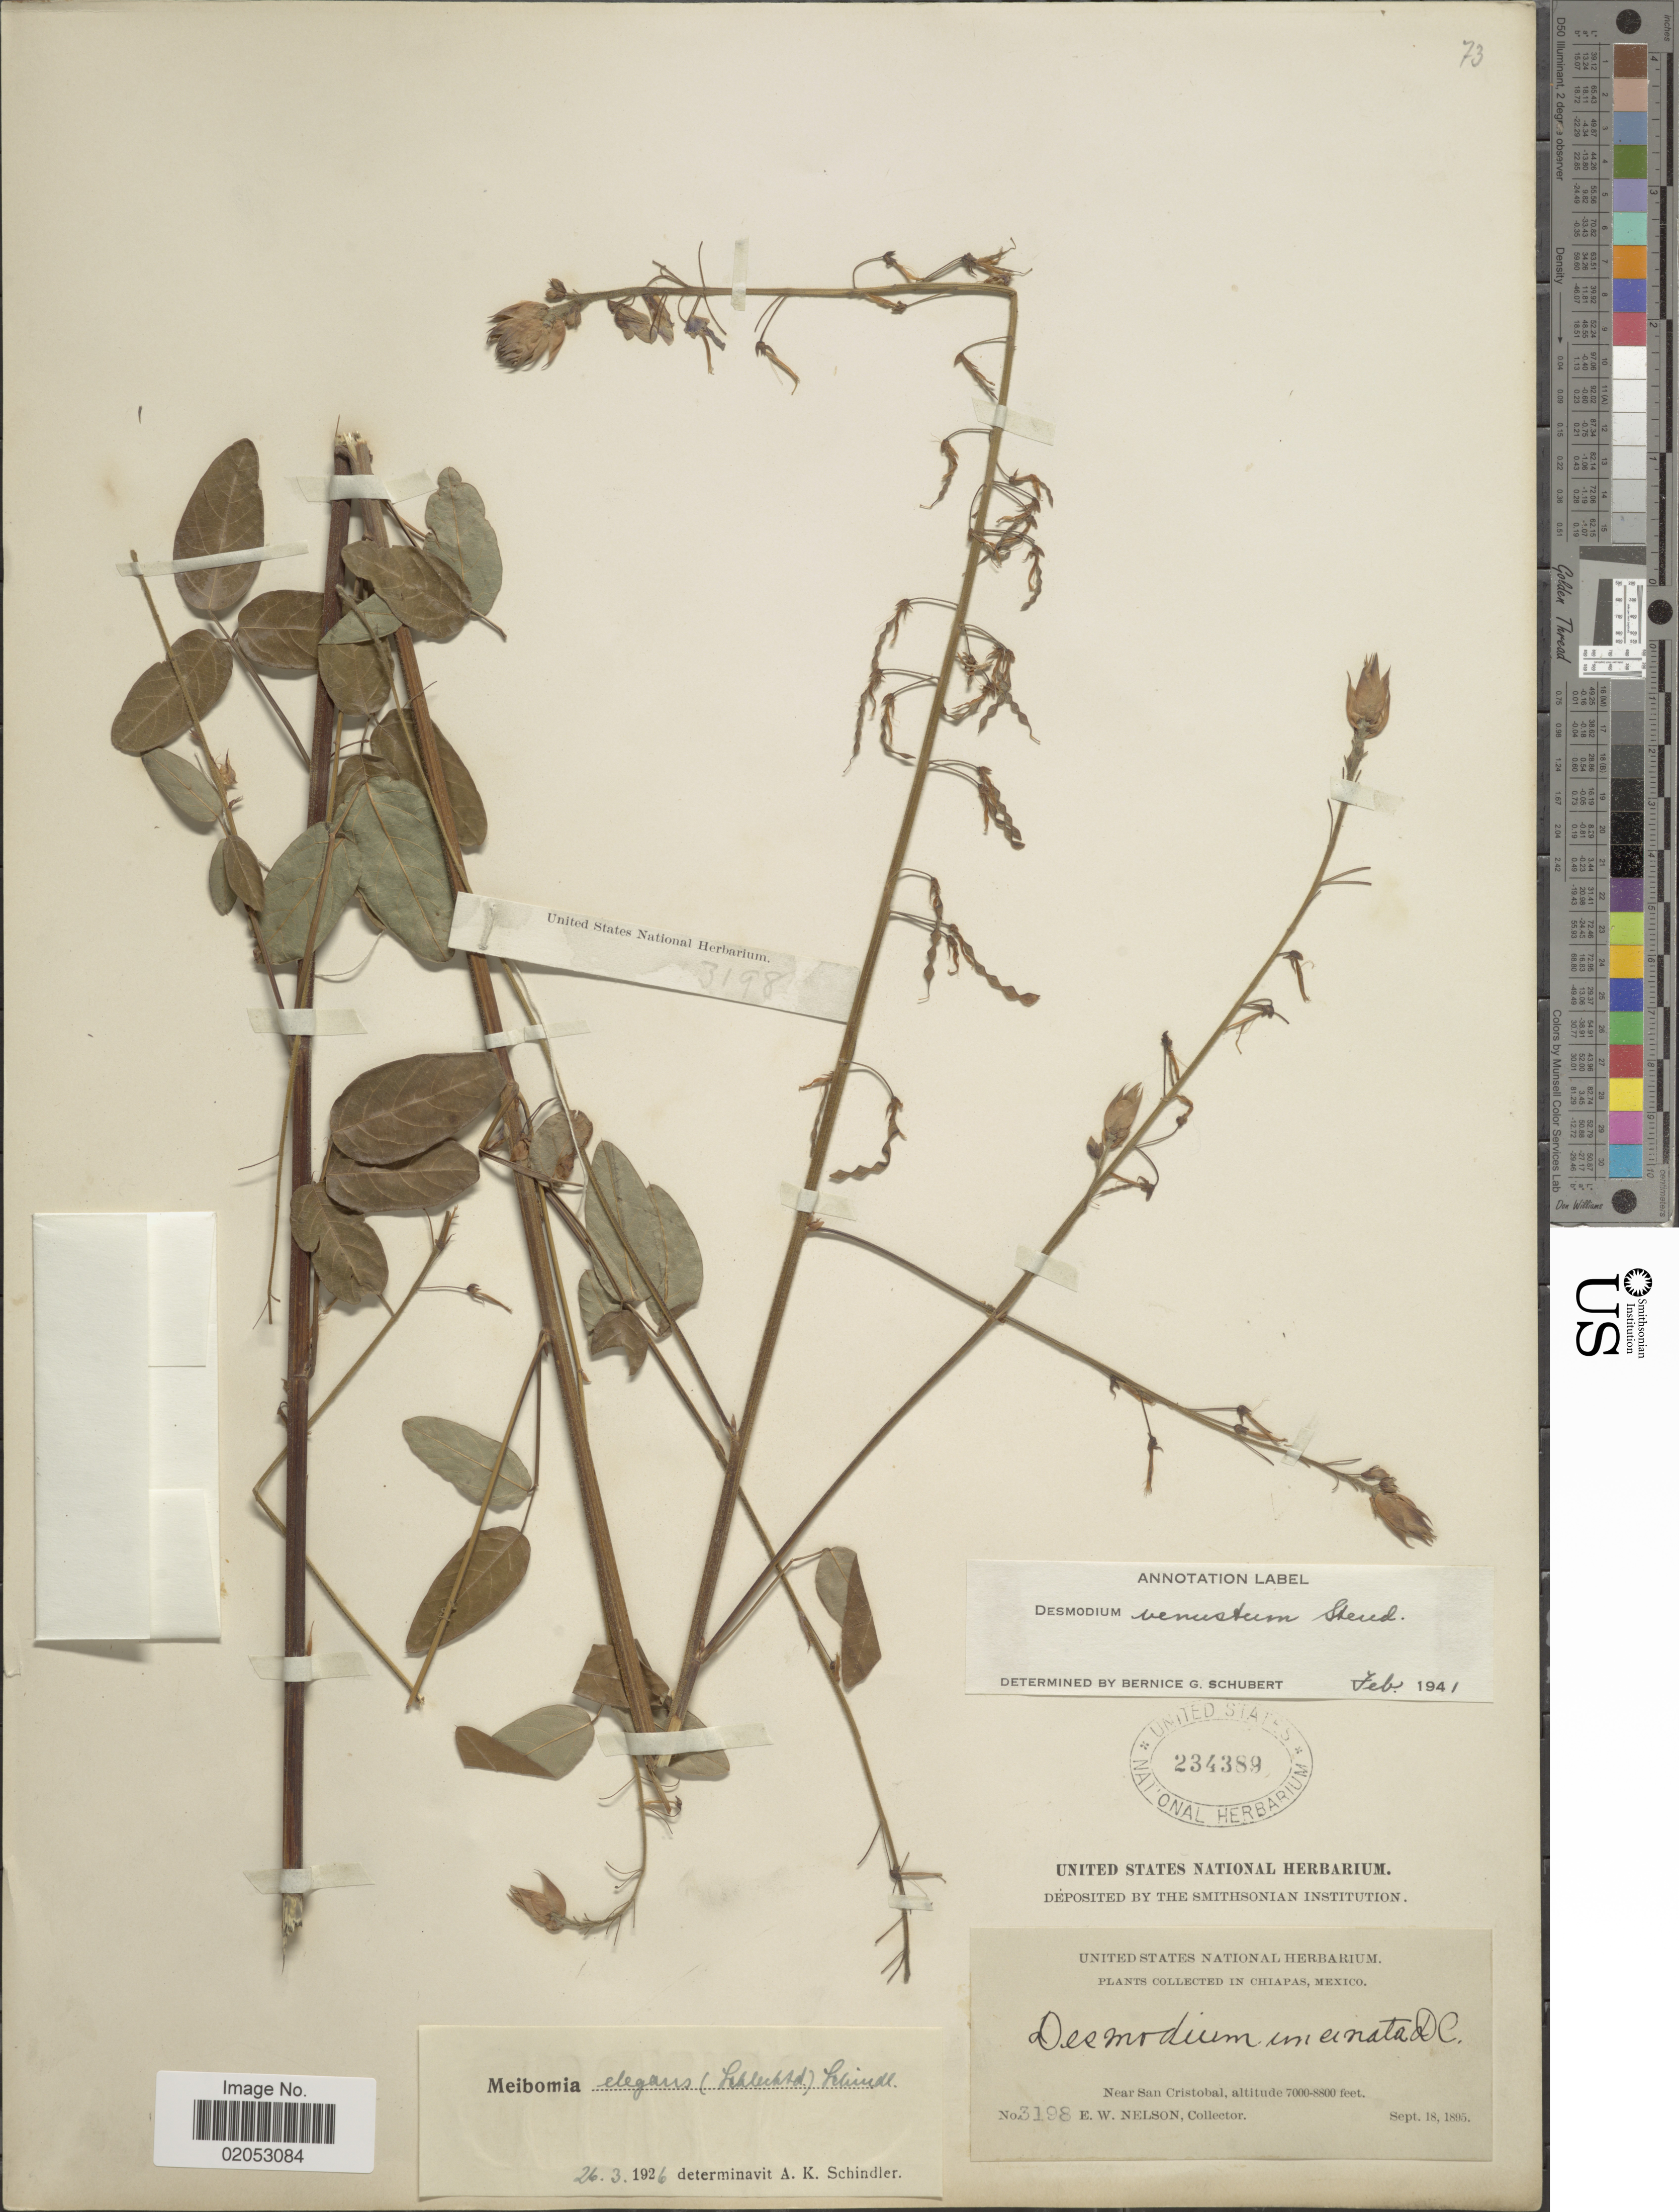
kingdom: Plantae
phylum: Tracheophyta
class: Magnoliopsida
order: Fabales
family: Fabaceae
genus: Desmodium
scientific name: Desmodium venustum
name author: Steud.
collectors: E. W. Nelson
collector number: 3198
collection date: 1895-09-18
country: Mexico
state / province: Chiapas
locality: Near San Cristobal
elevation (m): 2134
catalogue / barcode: US 234389